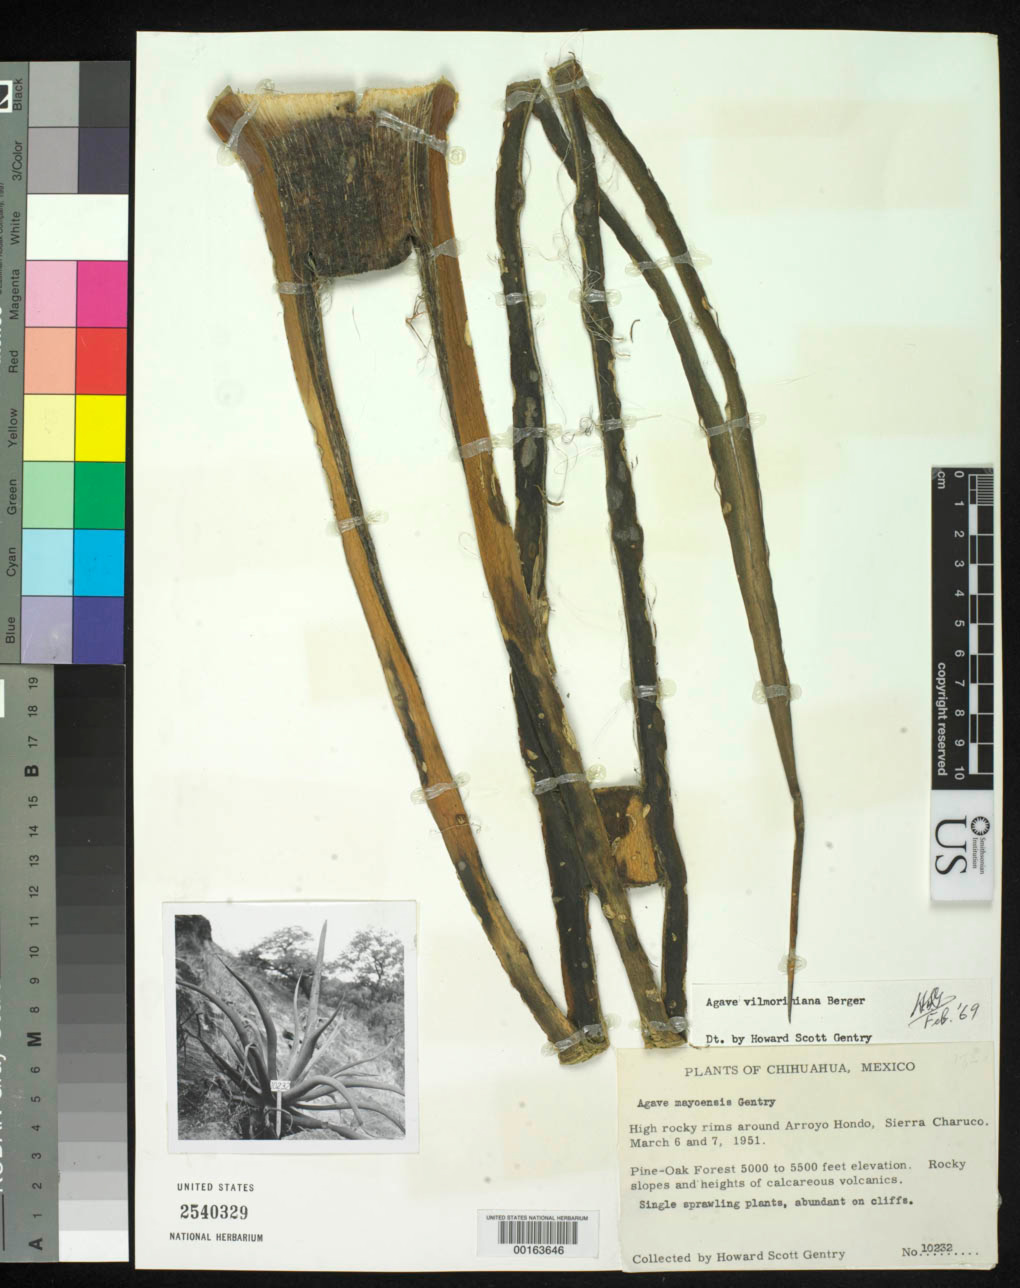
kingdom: Plantae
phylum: Tracheophyta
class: Liliopsida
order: Asparagales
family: Asparagaceae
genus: Agave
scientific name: Agave vilmoriniana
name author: A. Berger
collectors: H. S. Gentry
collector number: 10232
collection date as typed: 06 Mar 1951 and 07 Mar 1951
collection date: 1951-03-06,1951-03-07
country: Mexico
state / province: Chihuahua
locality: High rocky rims & cliffs around Arroyo Hondo, Sierra Charuco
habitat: Rocky slopes & heights of calcareous volcanics; pine oak forest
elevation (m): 1524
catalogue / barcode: US 2540329